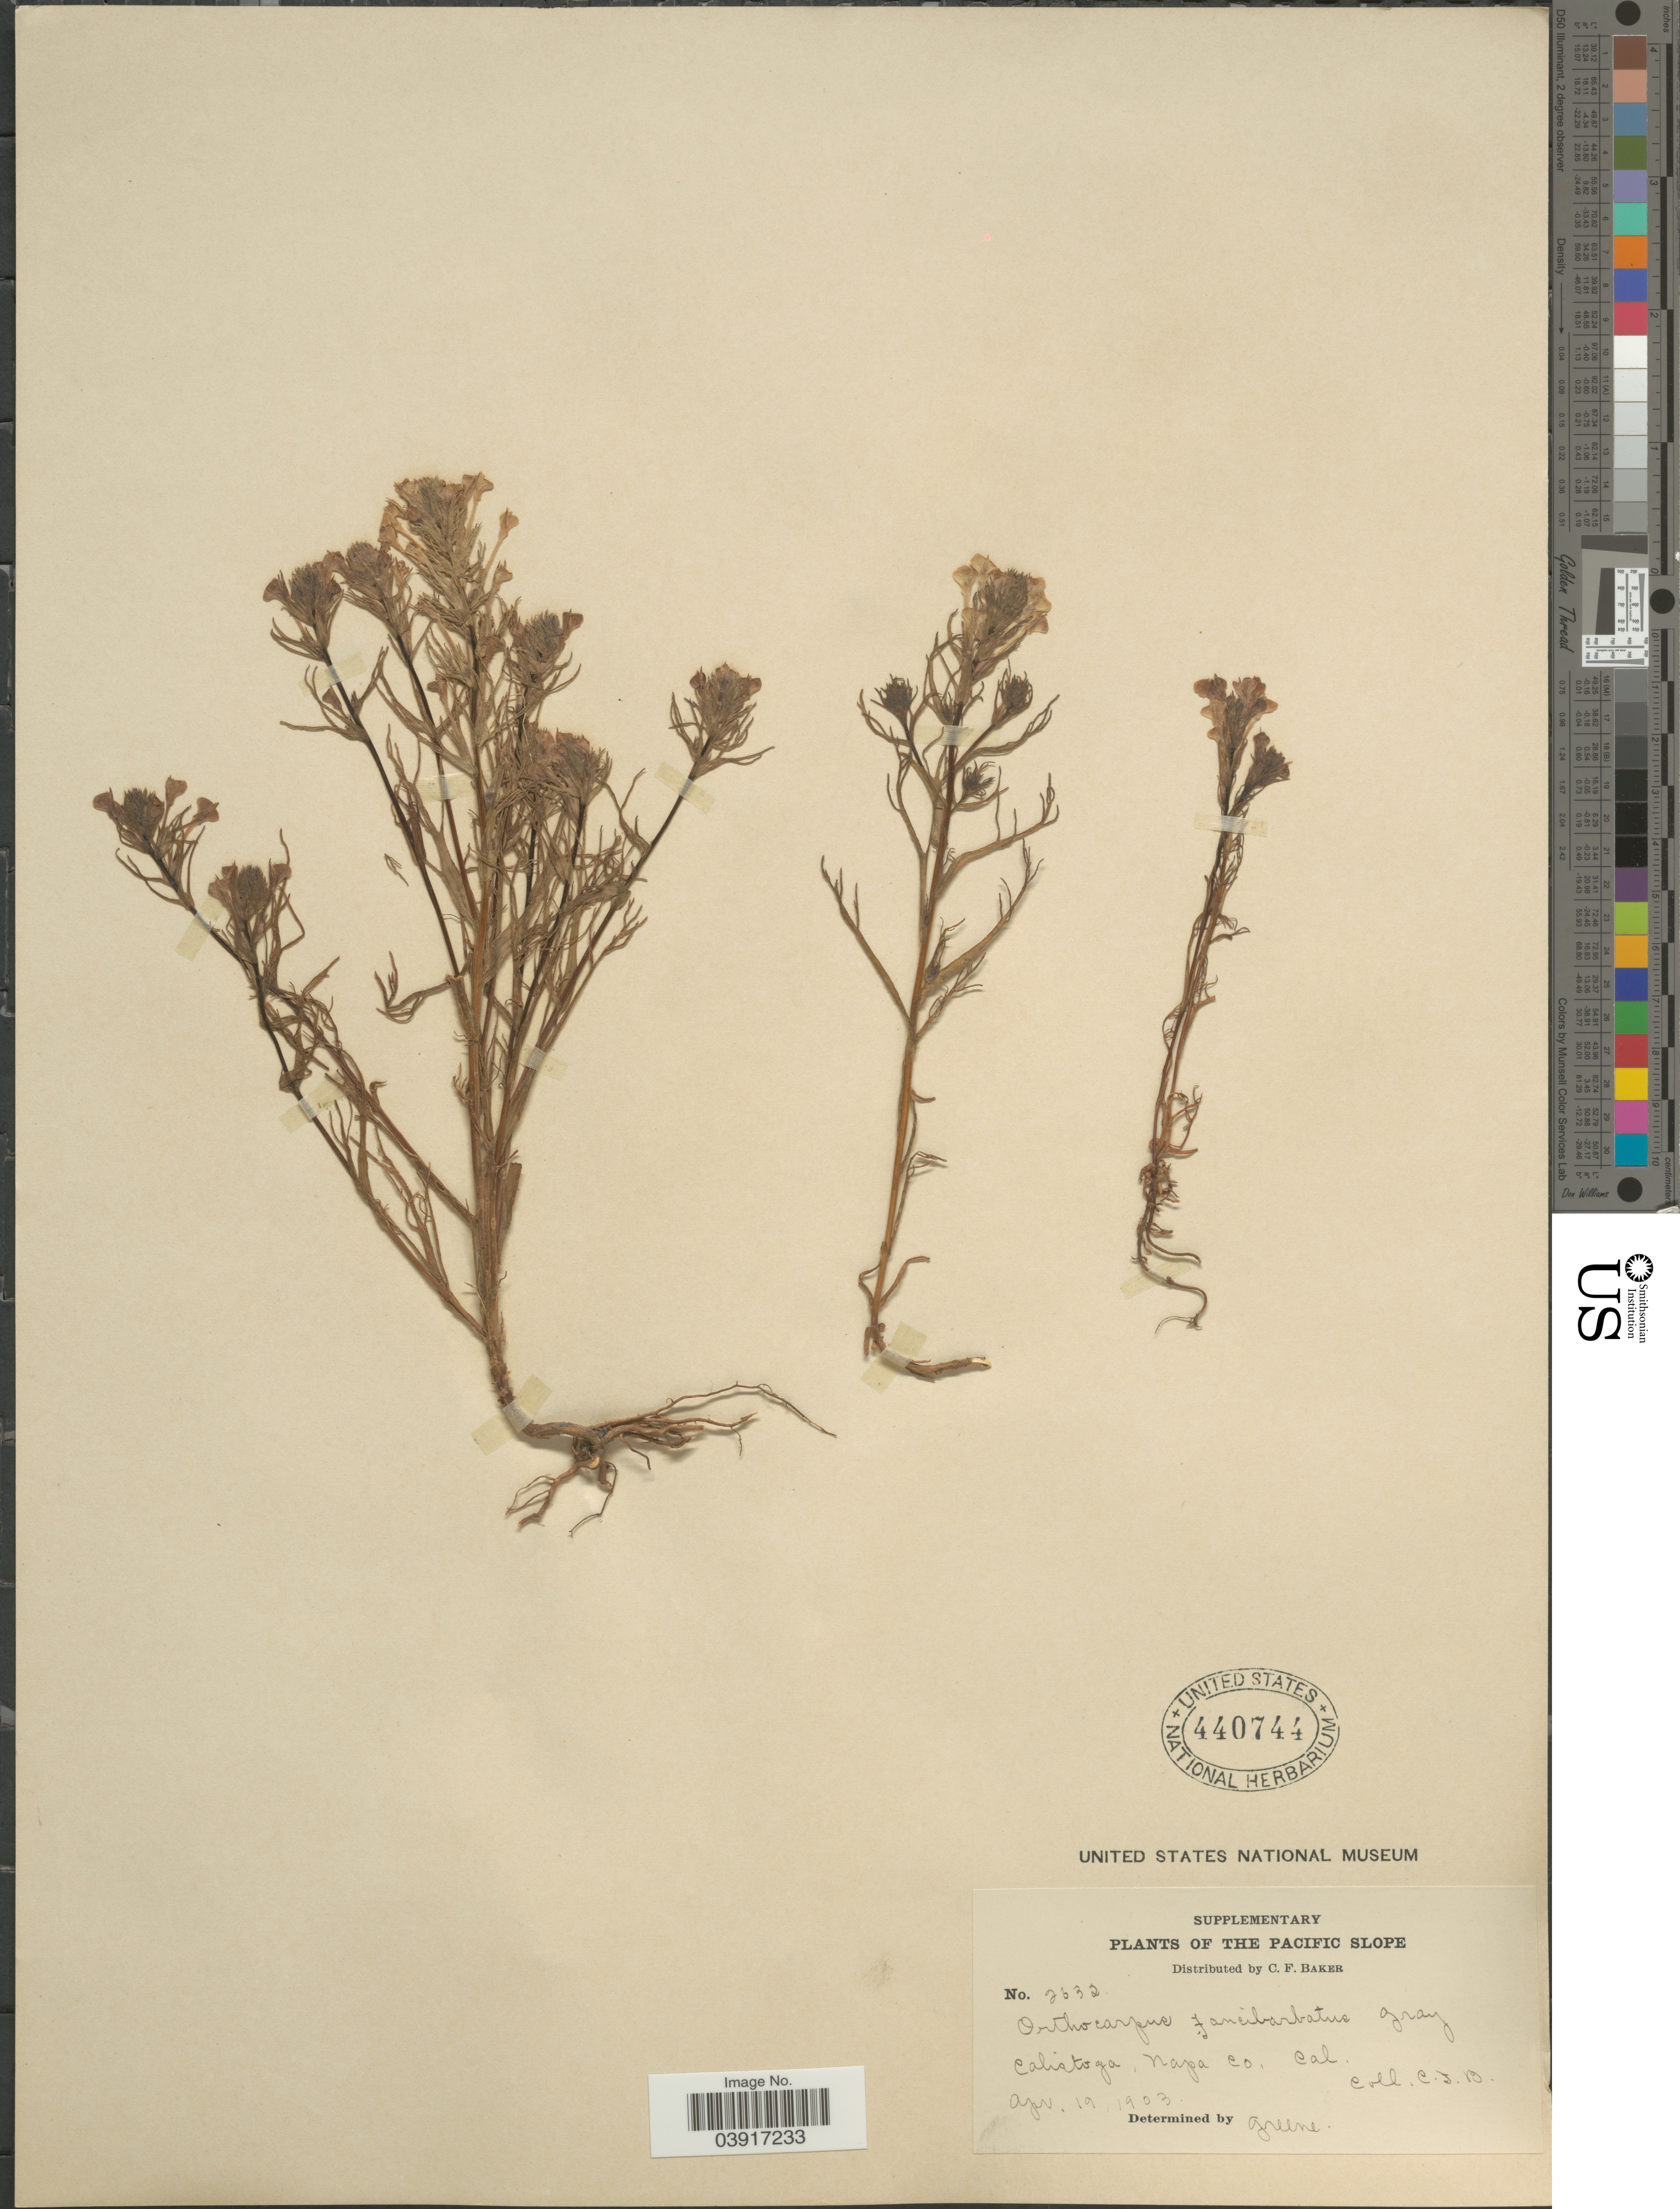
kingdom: Plantae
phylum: Tracheophyta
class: Magnoliopsida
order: Lamiales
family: Orobanchaceae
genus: Orthocarpus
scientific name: Orthocarpus faucibarbatus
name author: A. Gray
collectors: C. F. Baker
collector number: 2632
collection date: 1903-04-19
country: United States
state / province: California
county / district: Napa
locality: Pacific Slope. Caliatoga, Napa Co.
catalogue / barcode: US 440744